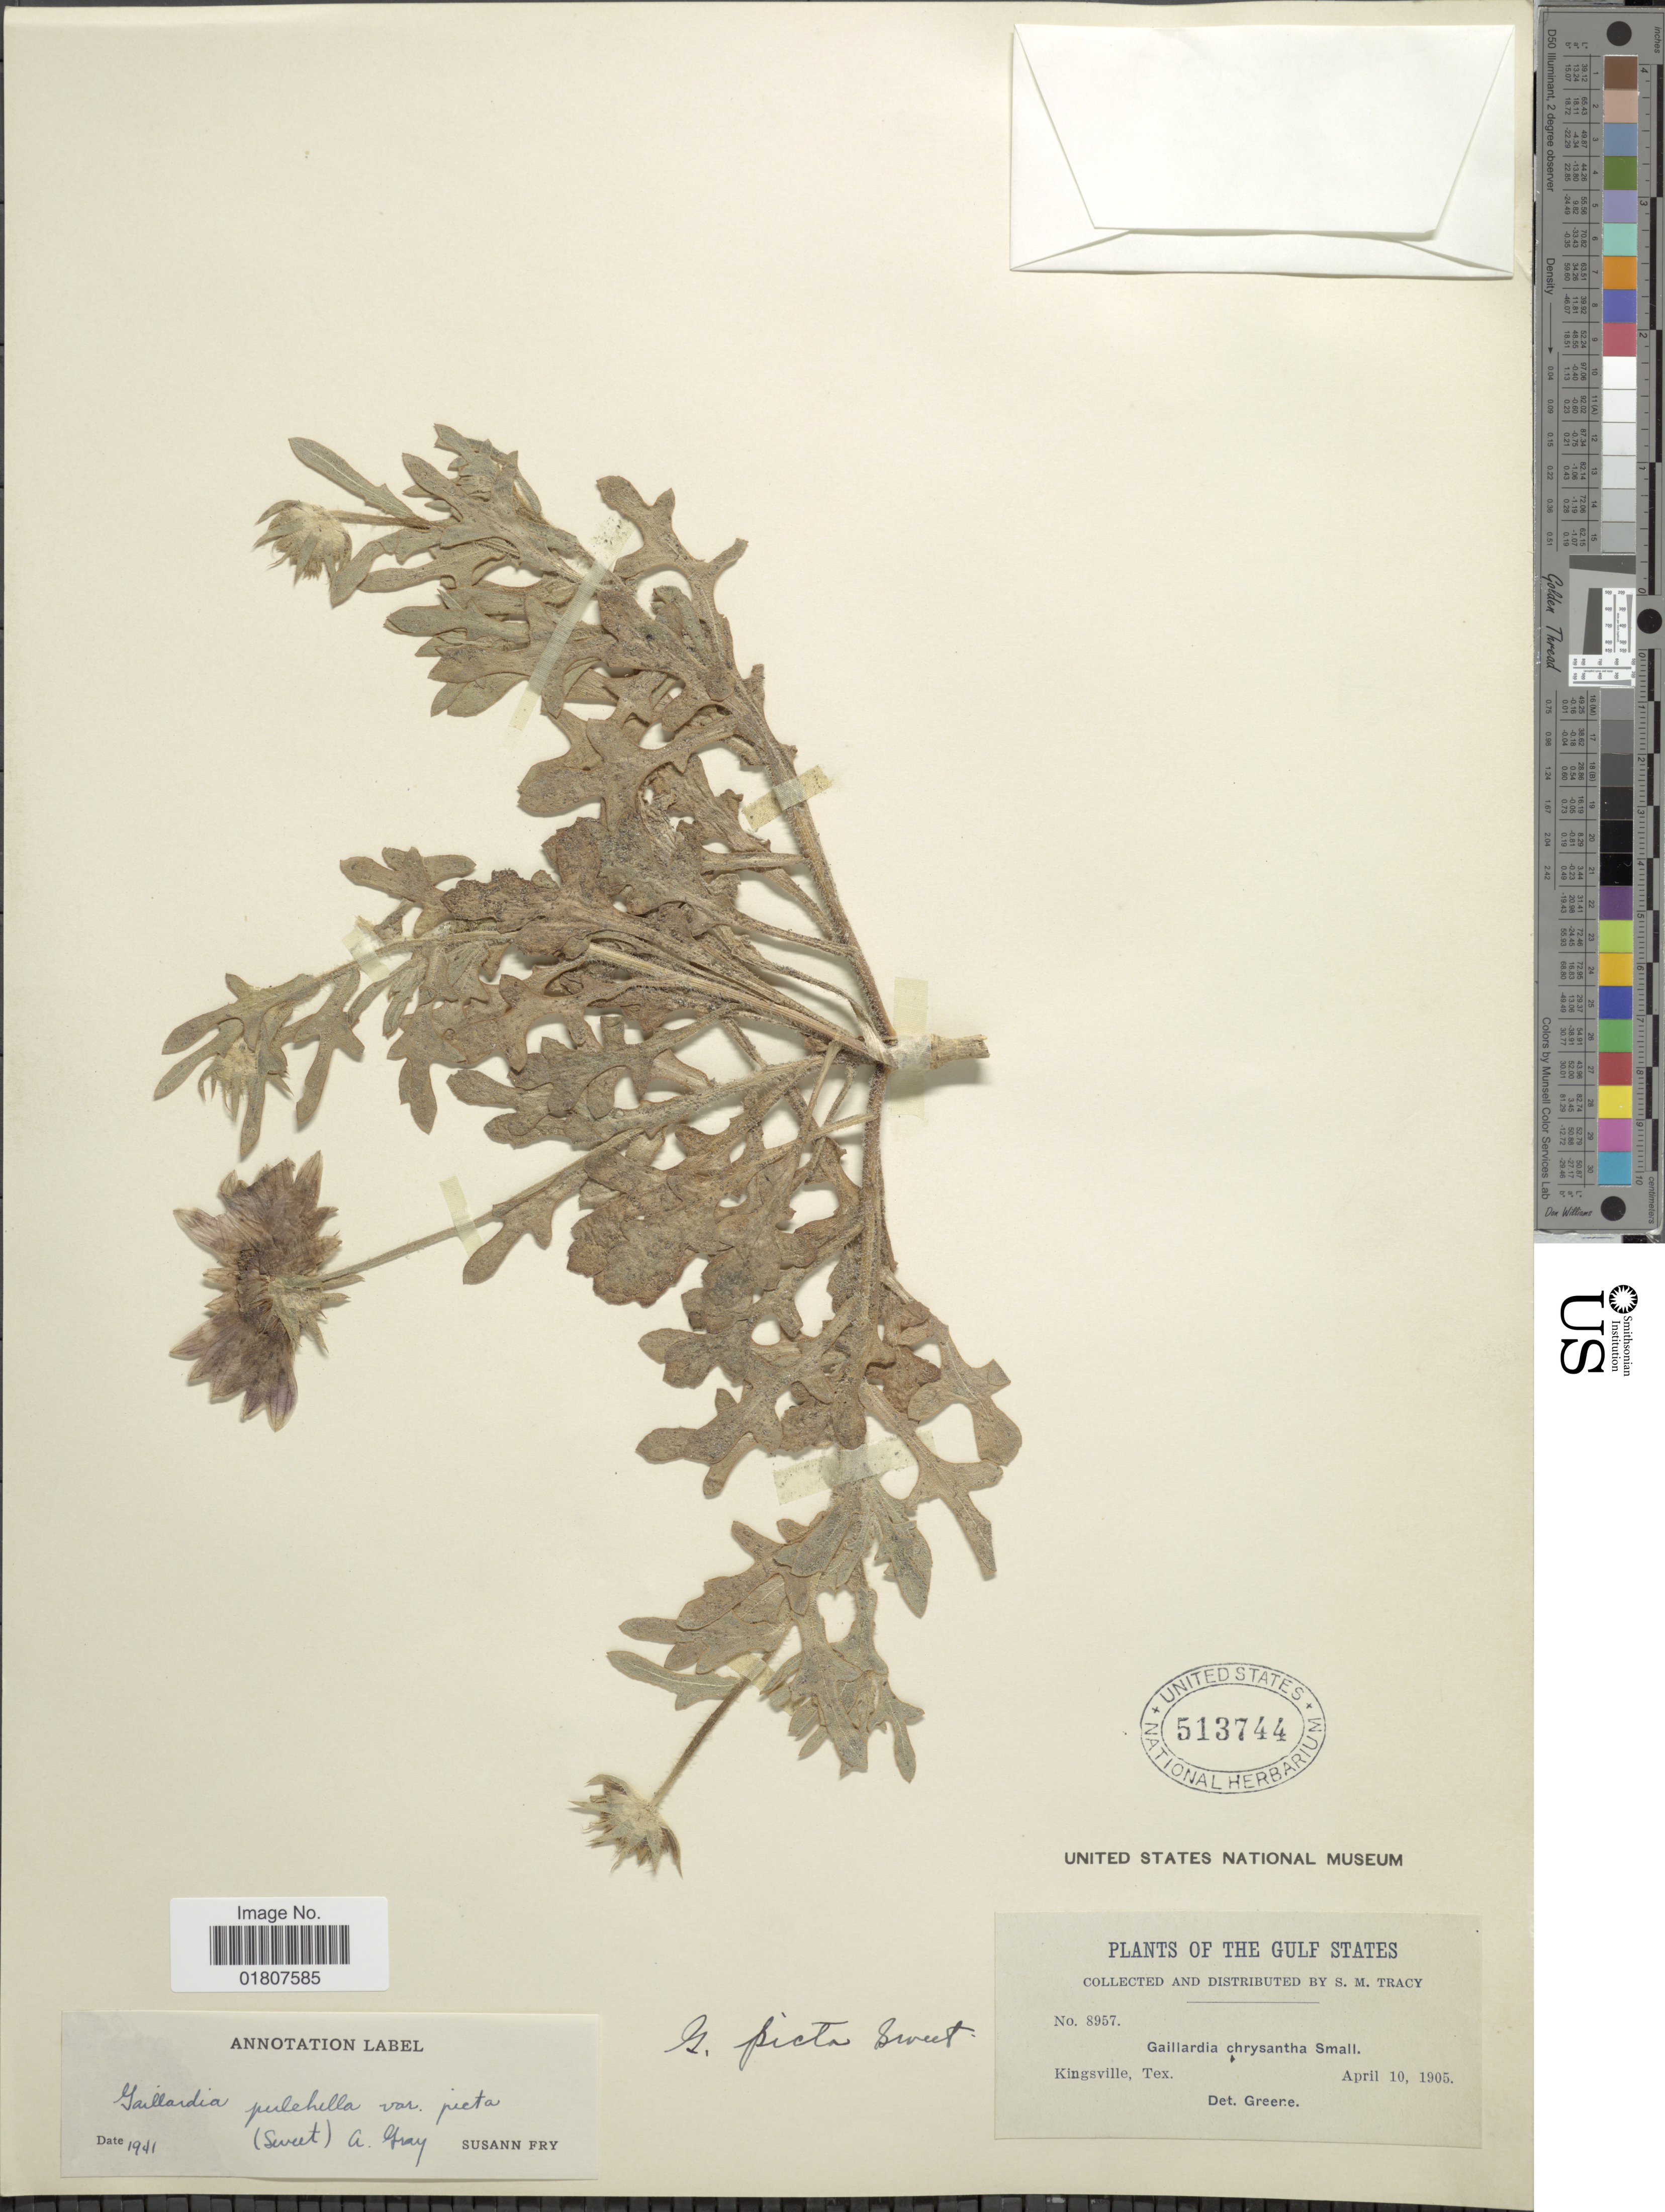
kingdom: Plantae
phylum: Tracheophyta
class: Magnoliopsida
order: Asterales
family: Asteraceae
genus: Gaillardia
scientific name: Gaillardia pulchella var. picta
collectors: S. M. Tracy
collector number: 8957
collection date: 1905-04-10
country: United States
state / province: Texas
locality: Gulf States. Kingsville, Tex.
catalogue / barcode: US 513744